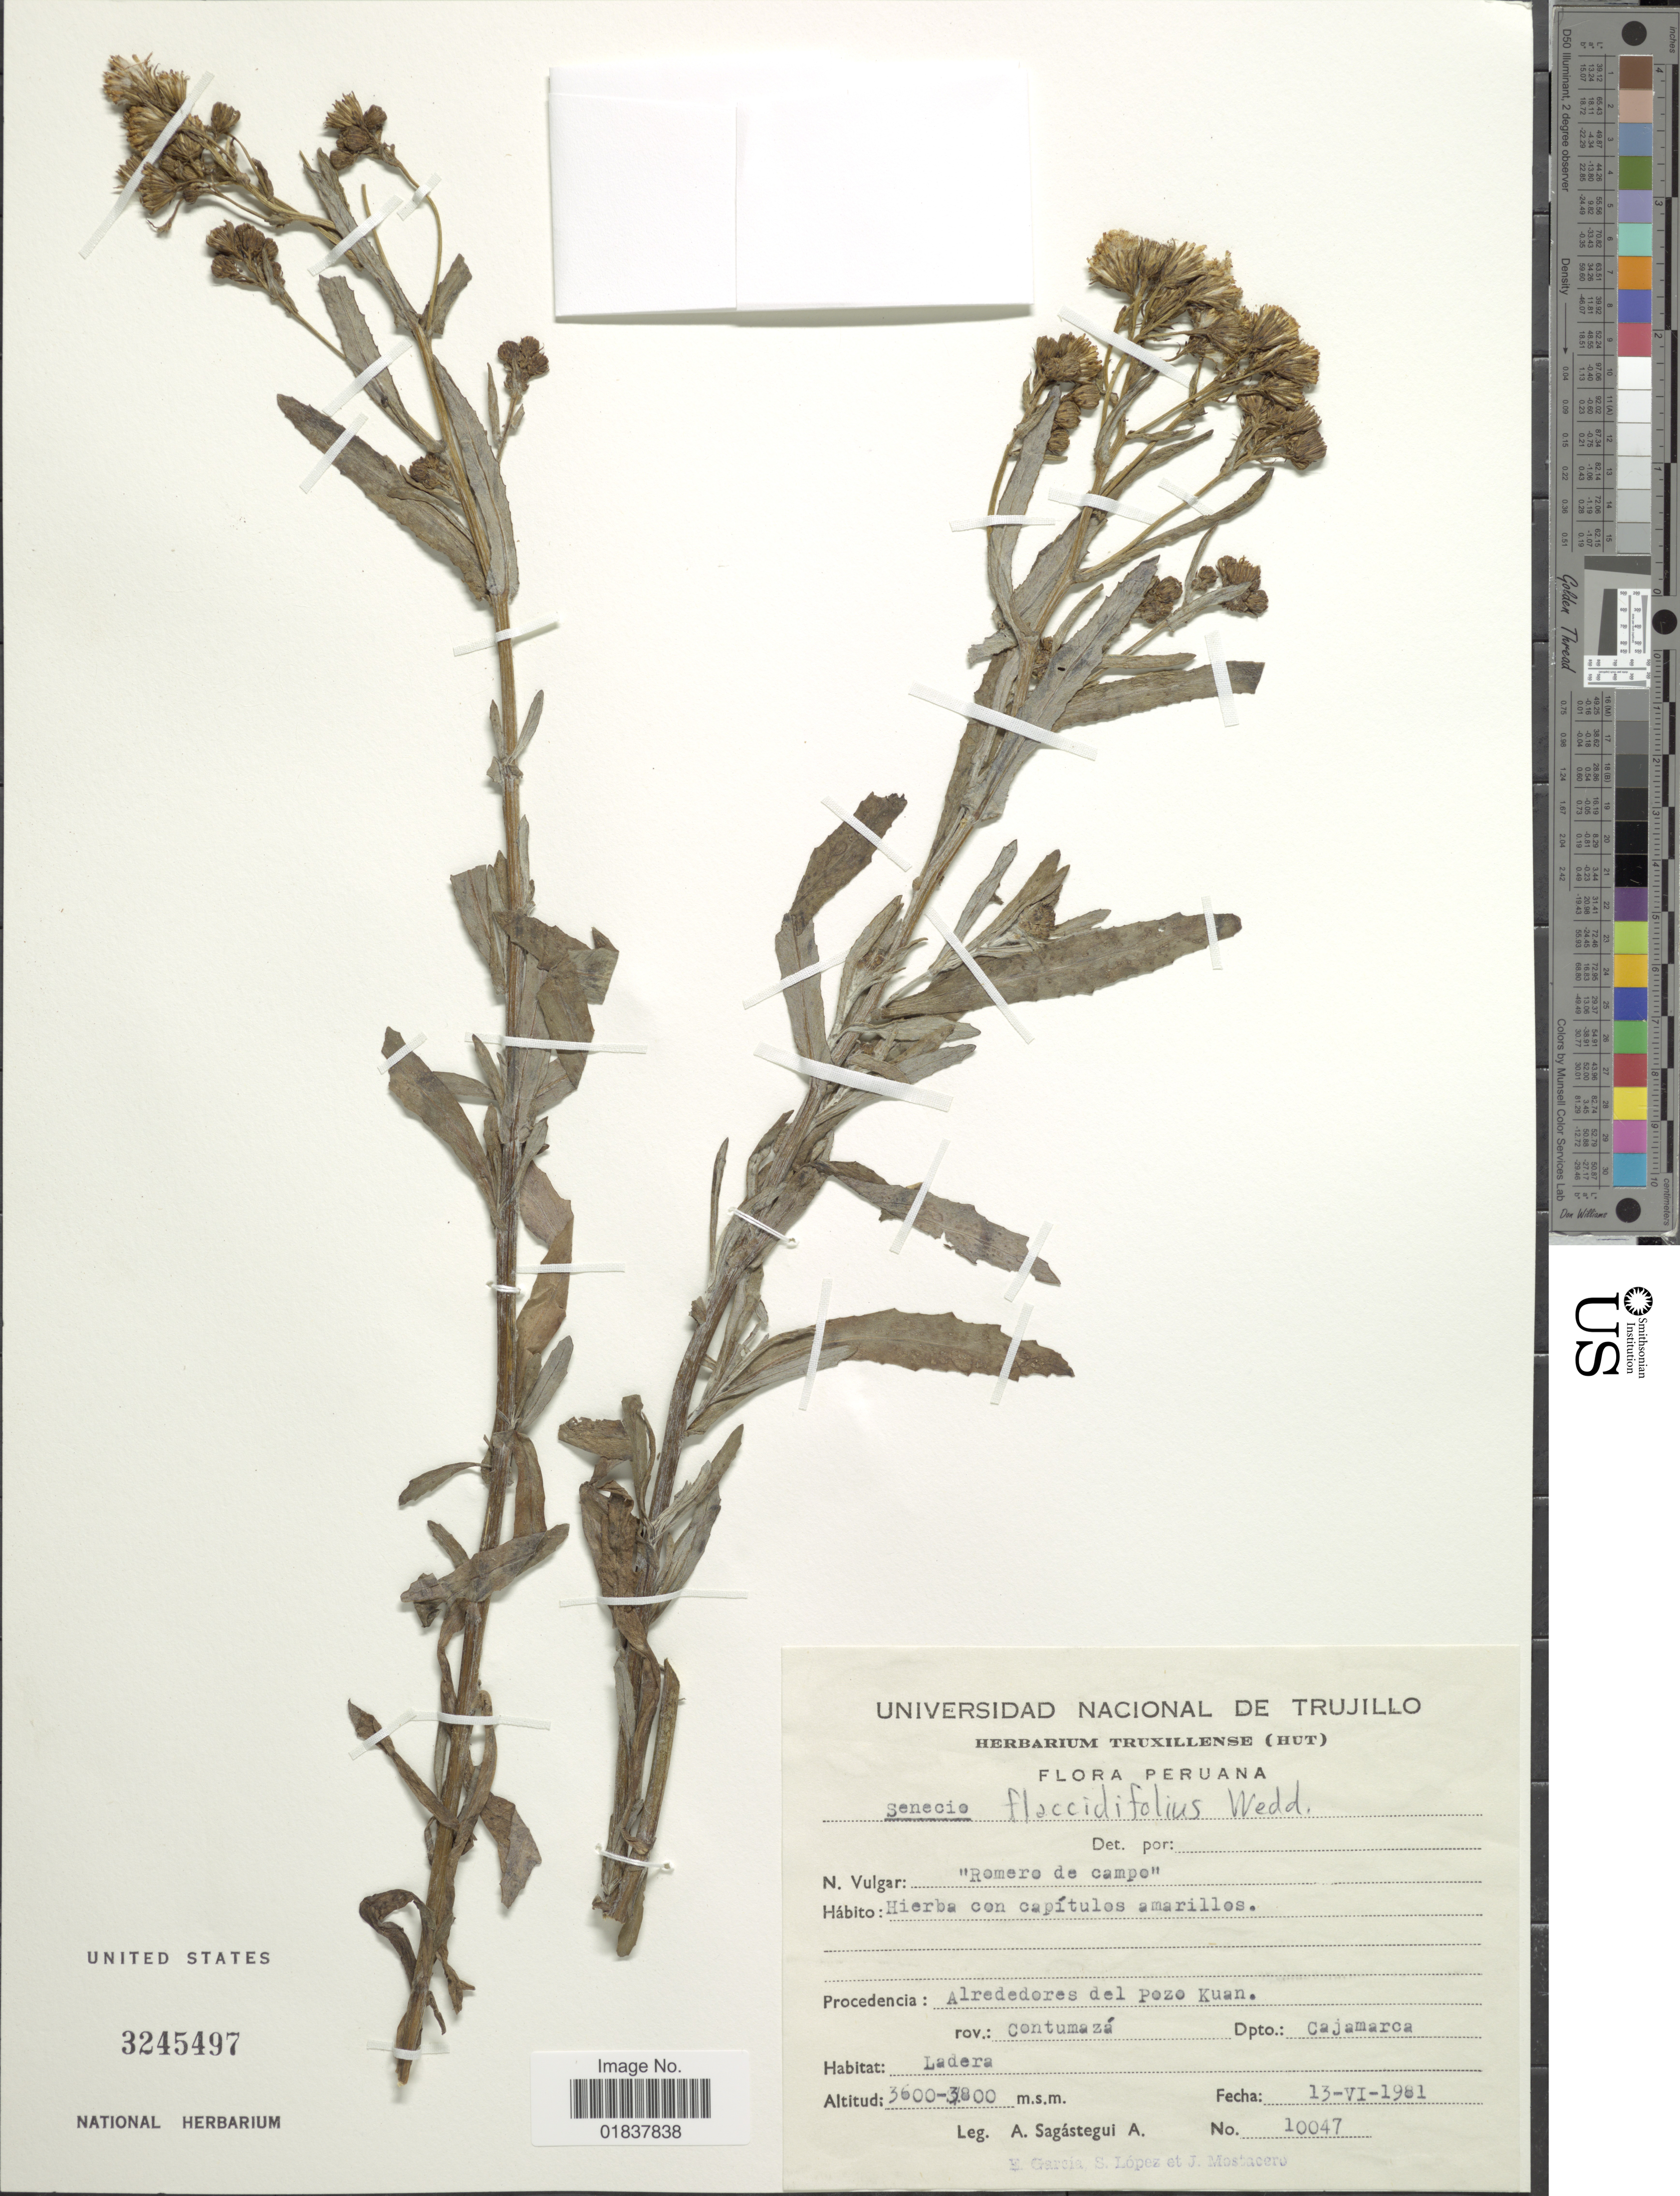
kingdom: Plantae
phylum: Tracheophyta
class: Magnoliopsida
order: Asterales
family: Asteraceae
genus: Senecio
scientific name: Senecio flaccidifolius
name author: Wedd.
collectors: A. Sagástegui A., E. García, S. Lopez & J. Mostacero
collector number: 10047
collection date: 1981-06-13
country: Peru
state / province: Cajamarca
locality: Alrededores del pozo Kuan, Prov. Contumaza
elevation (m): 3600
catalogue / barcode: US 3245497